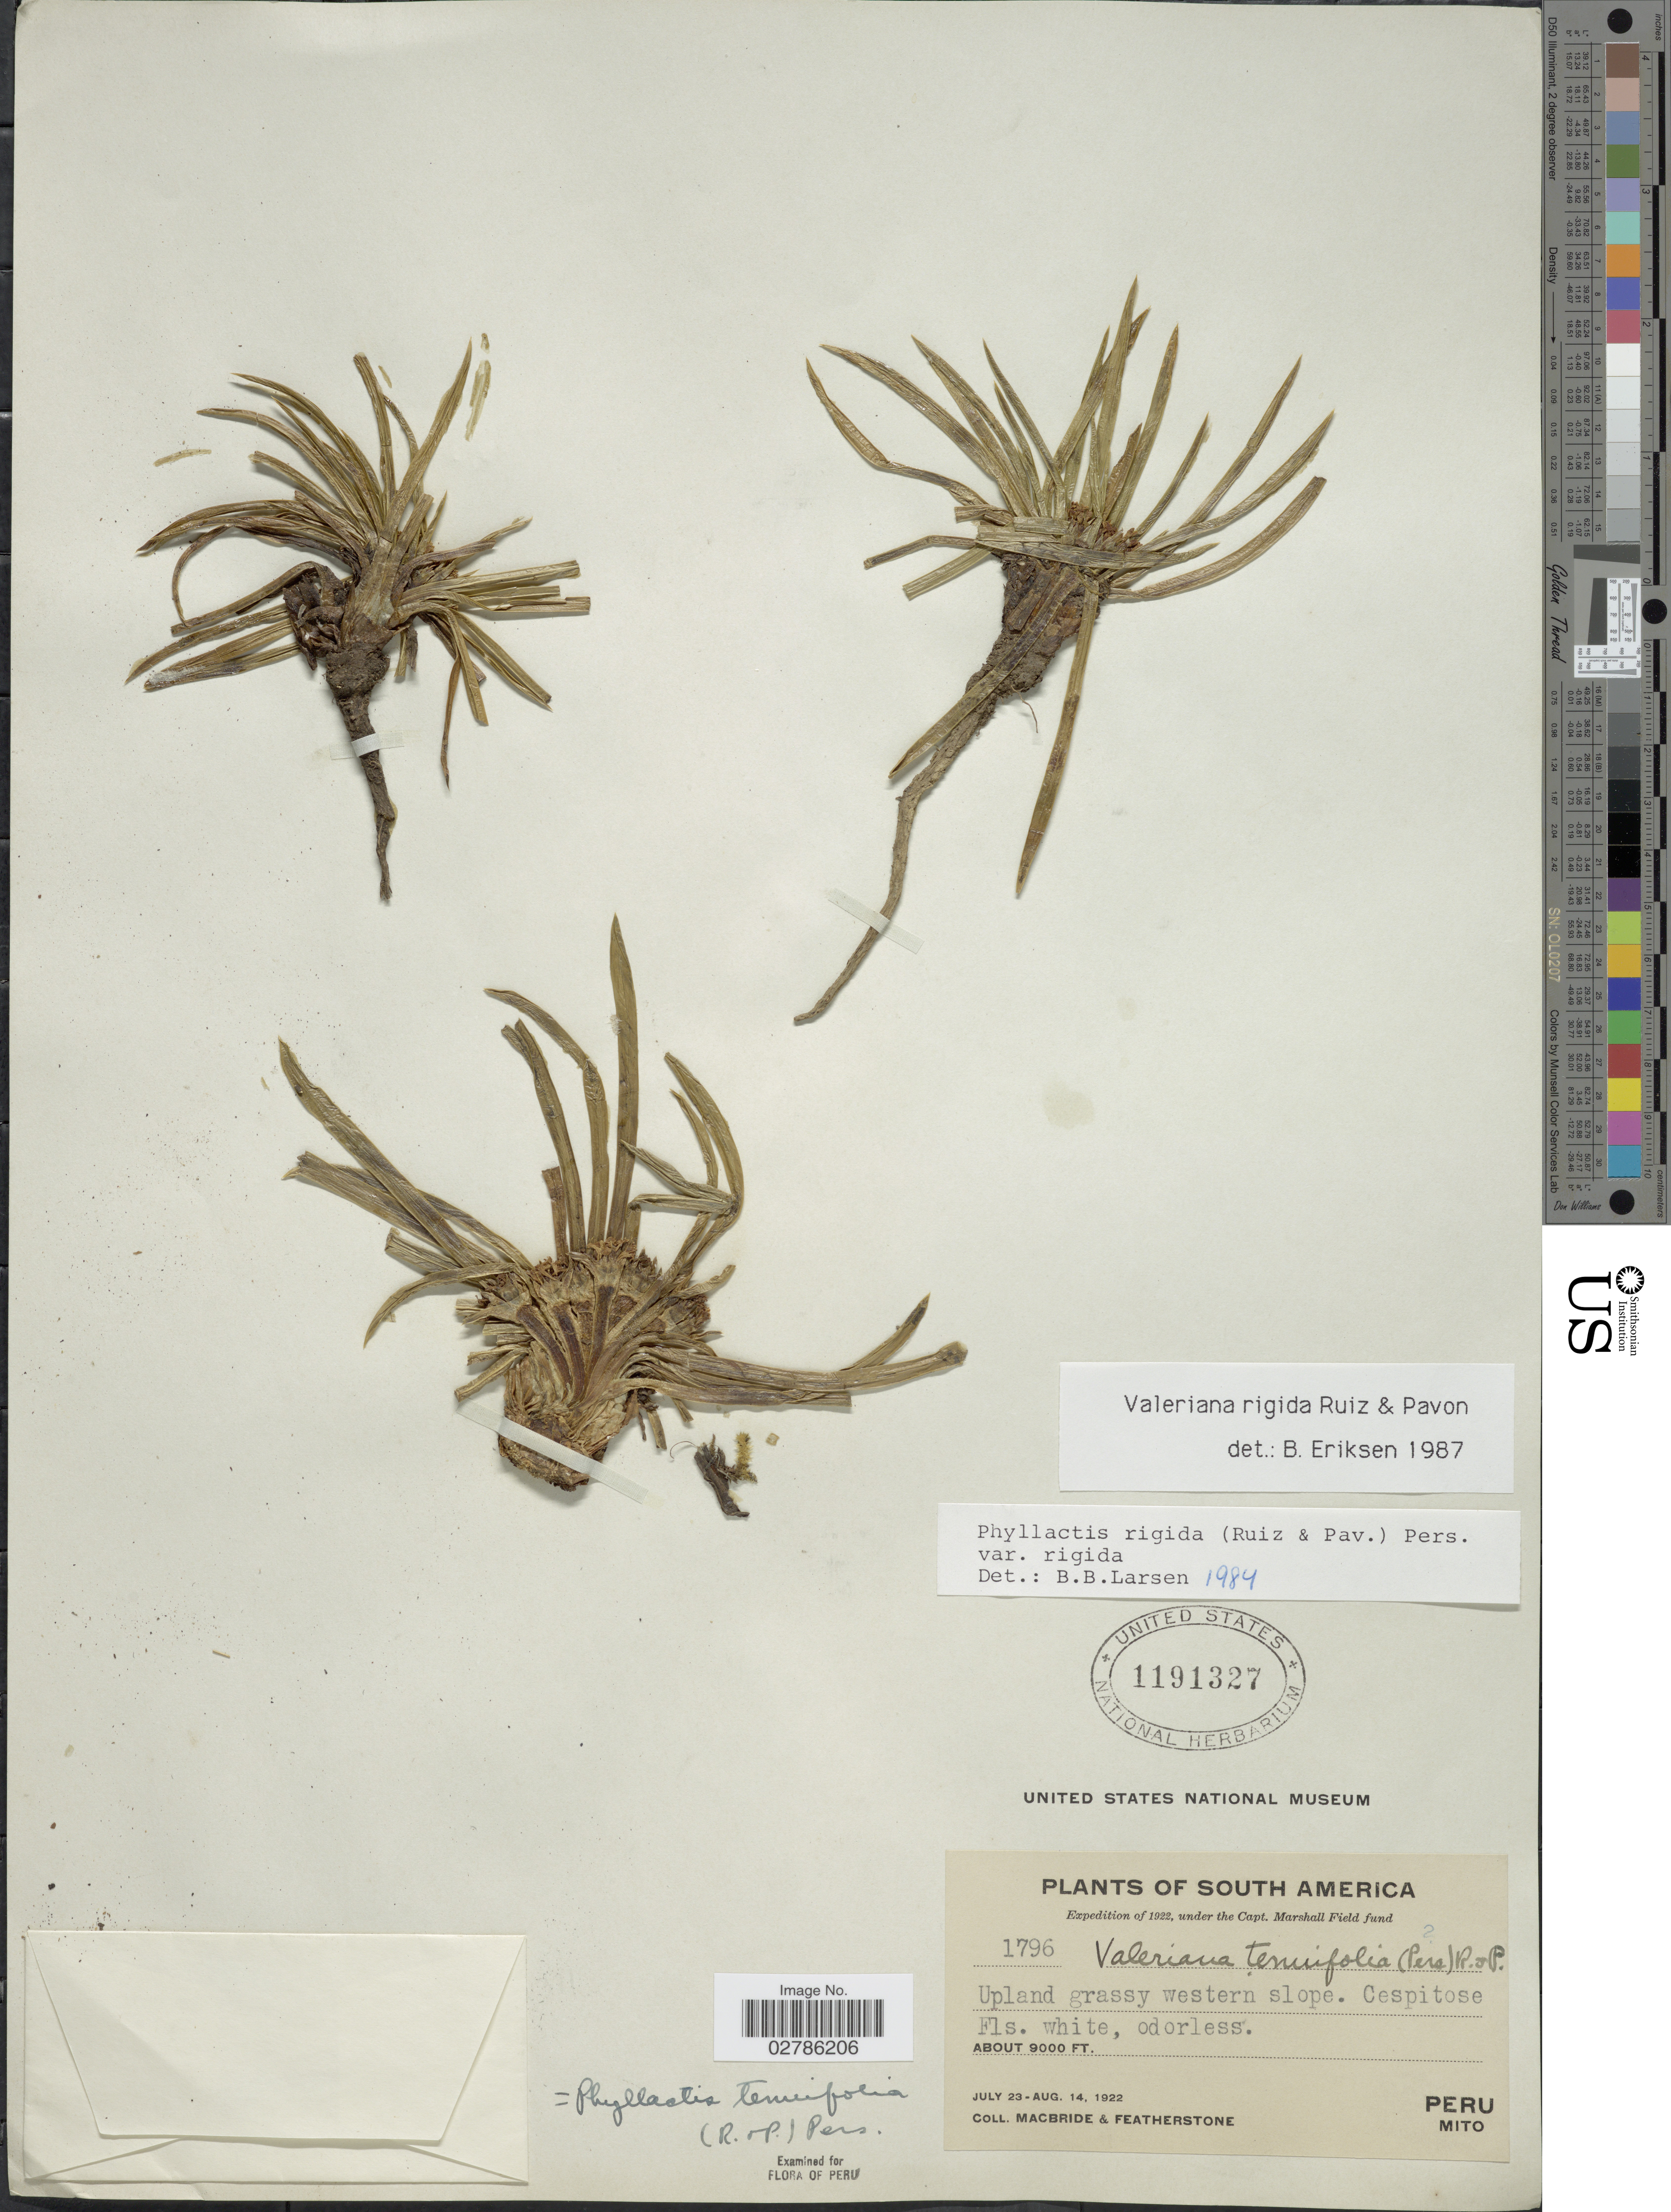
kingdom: Plantae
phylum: Tracheophyta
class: Magnoliopsida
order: Dipsacales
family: Caprifoliaceae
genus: Phyllactis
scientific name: Phyllactis rigida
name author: (Ruiz & Pav.) Pers.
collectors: Macbride, -- & -. Featherstone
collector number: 1796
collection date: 1922-07-23/1922-08-14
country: Peru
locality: Upland grassy western slope. Mito.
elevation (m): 2743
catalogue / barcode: US 1191327